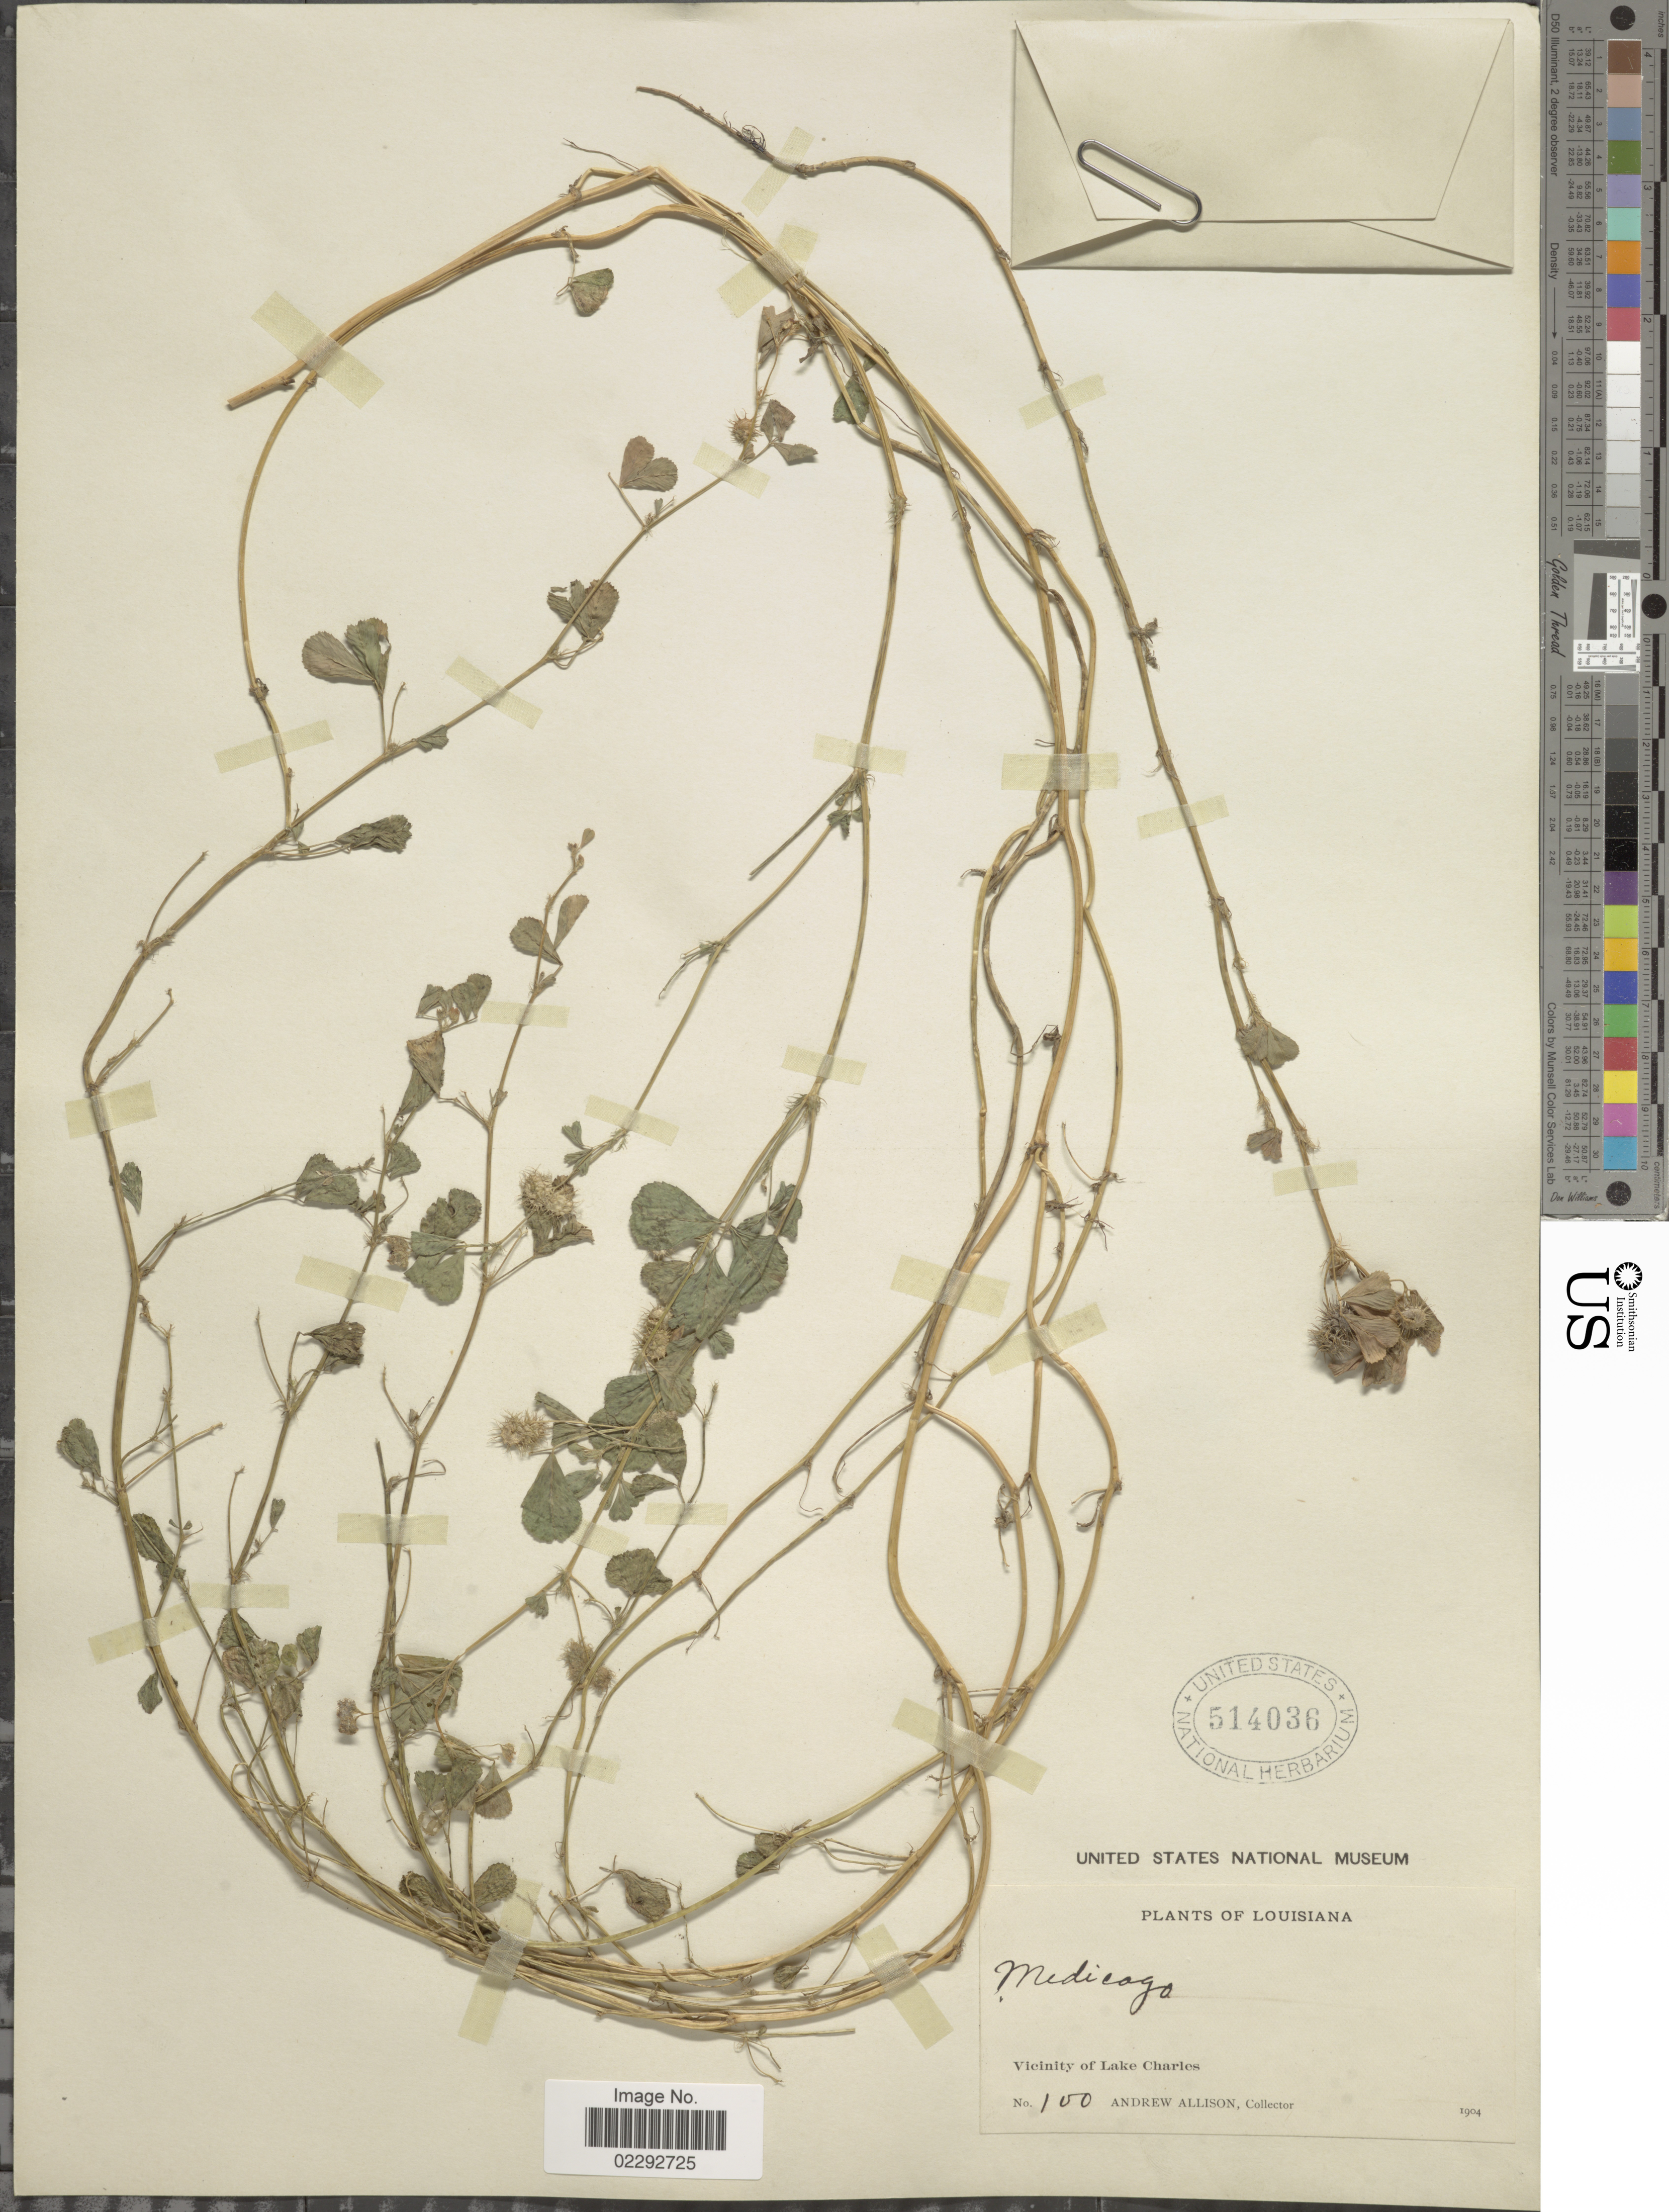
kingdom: Plantae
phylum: Tracheophyta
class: Magnoliopsida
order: Fabales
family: Fabaceae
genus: Medicago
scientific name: Medicago hispida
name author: Gaertn.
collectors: A. Allison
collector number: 100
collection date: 1904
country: United States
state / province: Louisiana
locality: Vicinity of Lake Charles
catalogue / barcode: US 514036